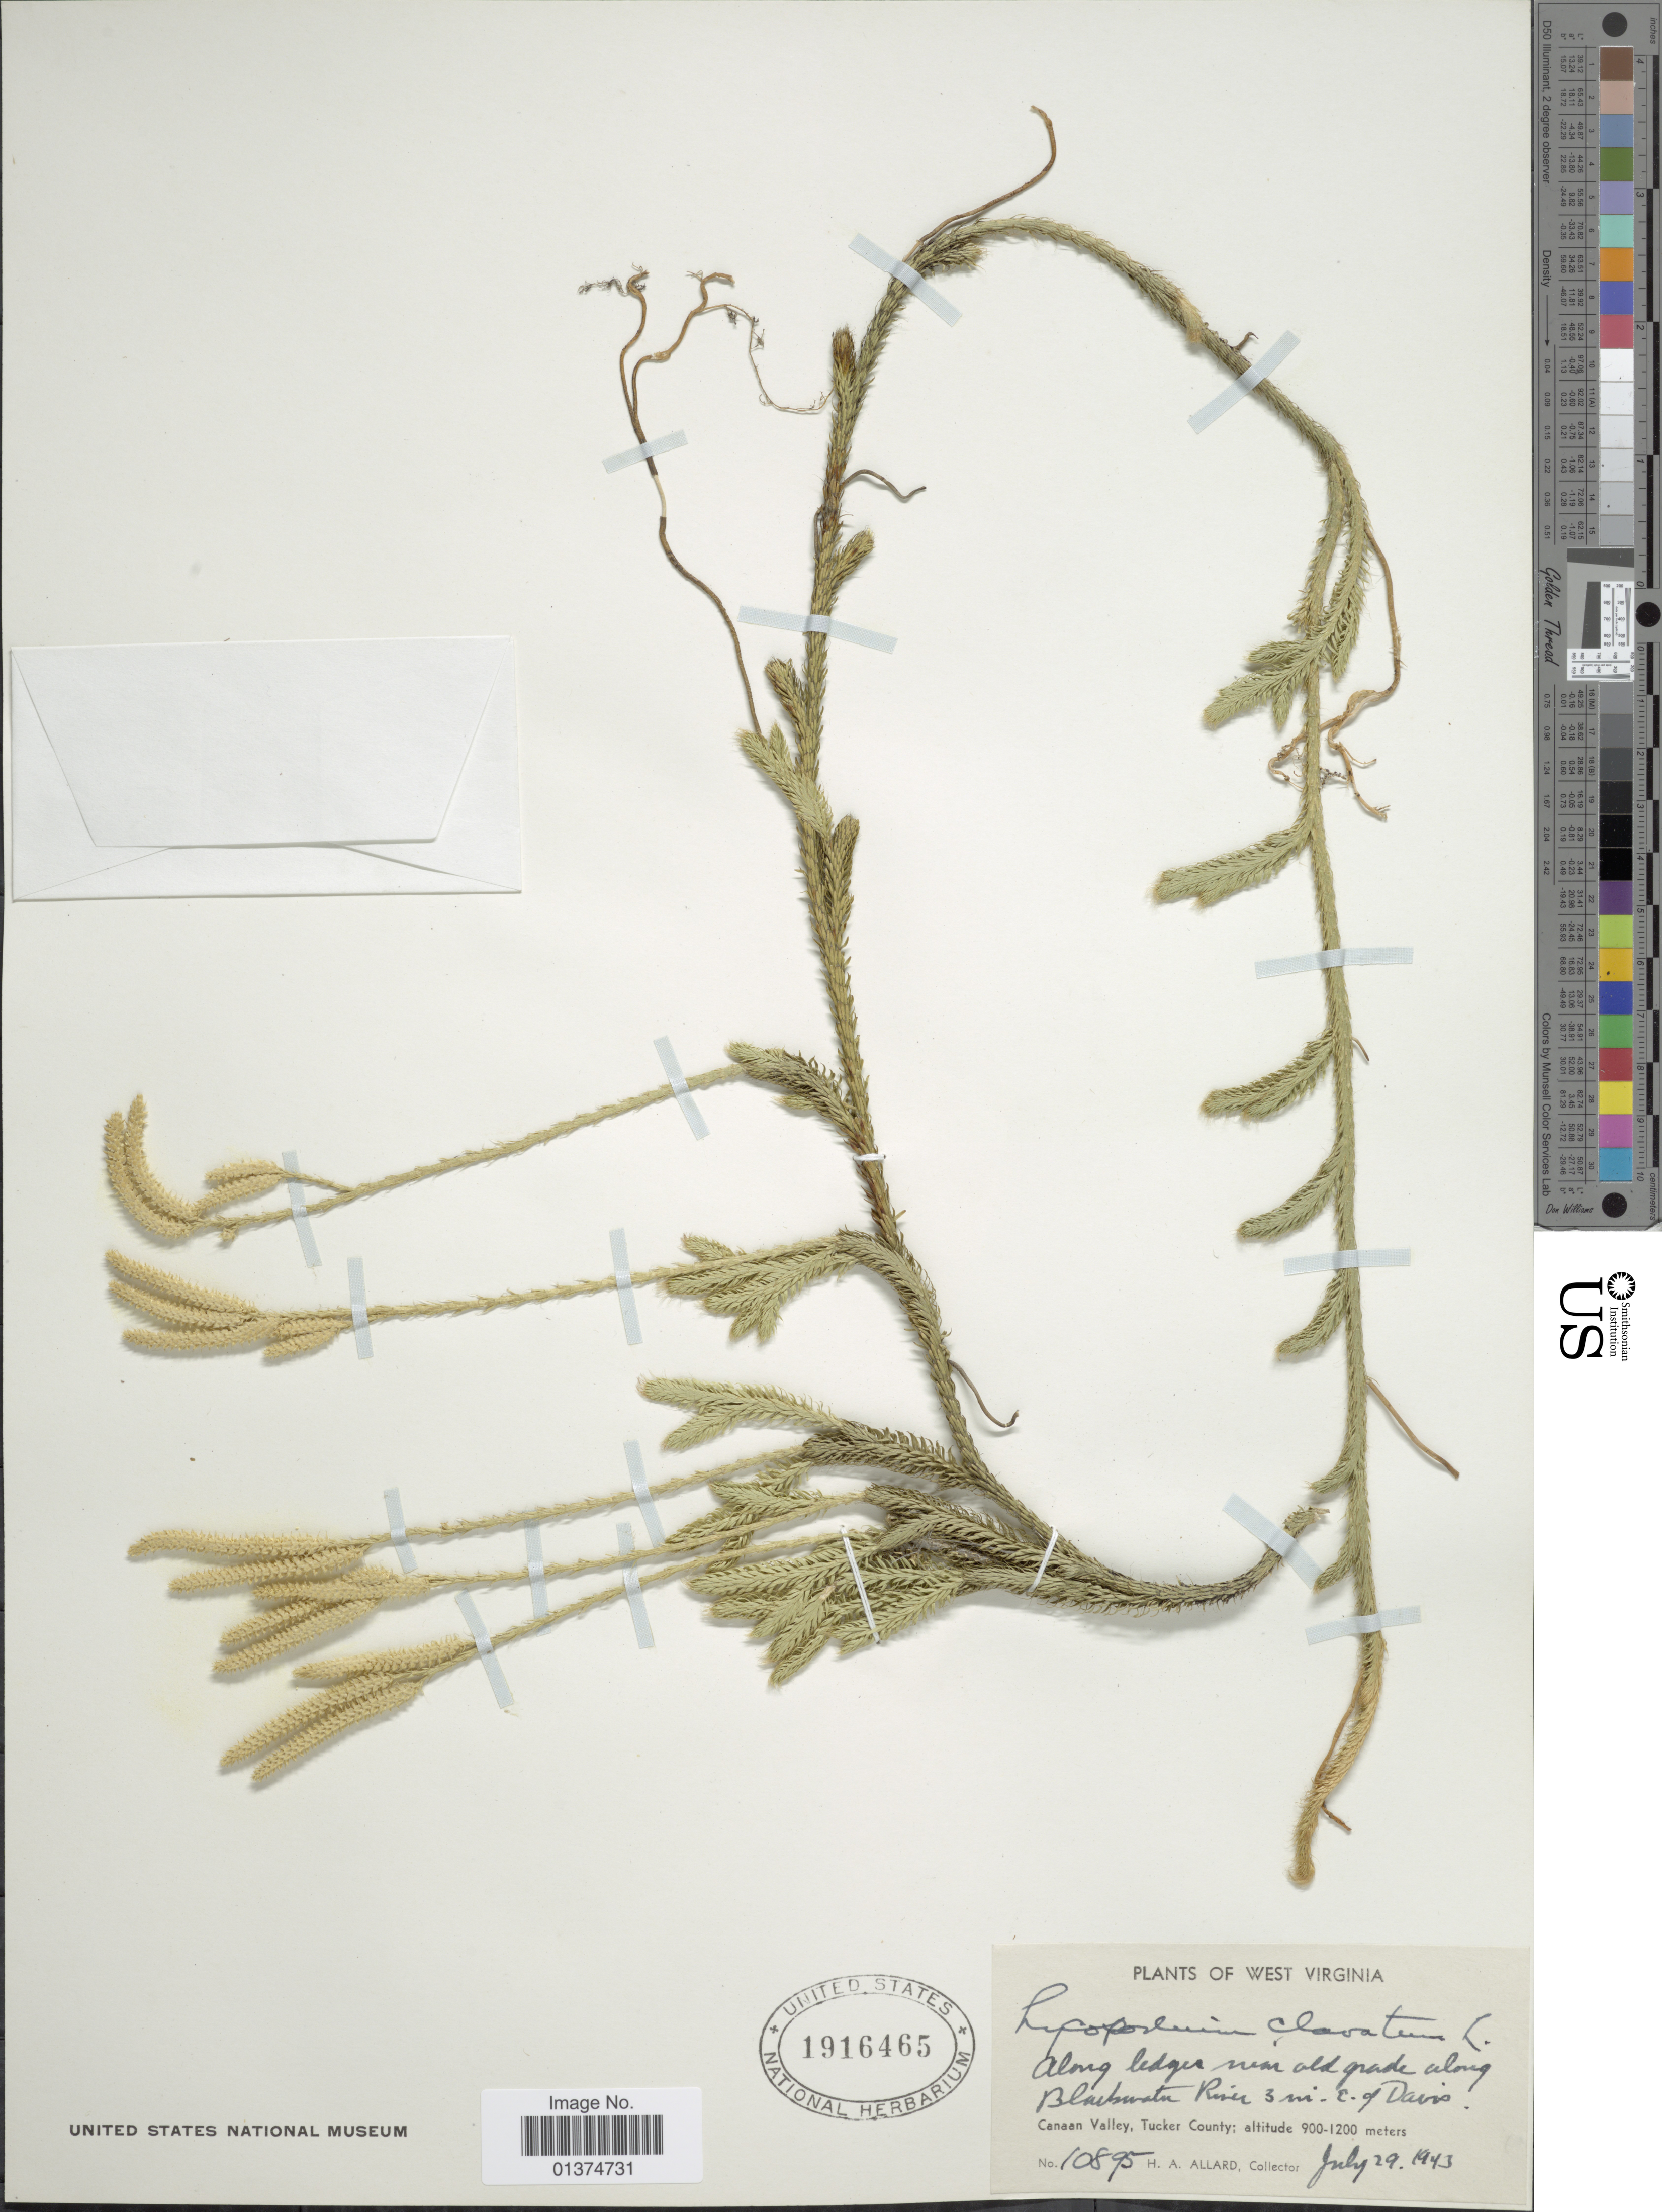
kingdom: Plantae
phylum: Tracheophyta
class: Lycopodiopsida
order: Lycopodiales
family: Lycopodiaceae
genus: Lycopodium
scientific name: Lycopodium clavatum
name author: L.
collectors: H. A. Allard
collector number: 10895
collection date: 1943-07-29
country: United States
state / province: West Virginia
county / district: Tucker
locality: Along ledges near old grade along Blackwater River 3 mi E of Davis, Canaan Valley, Tucker County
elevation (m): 900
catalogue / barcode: US 1916465